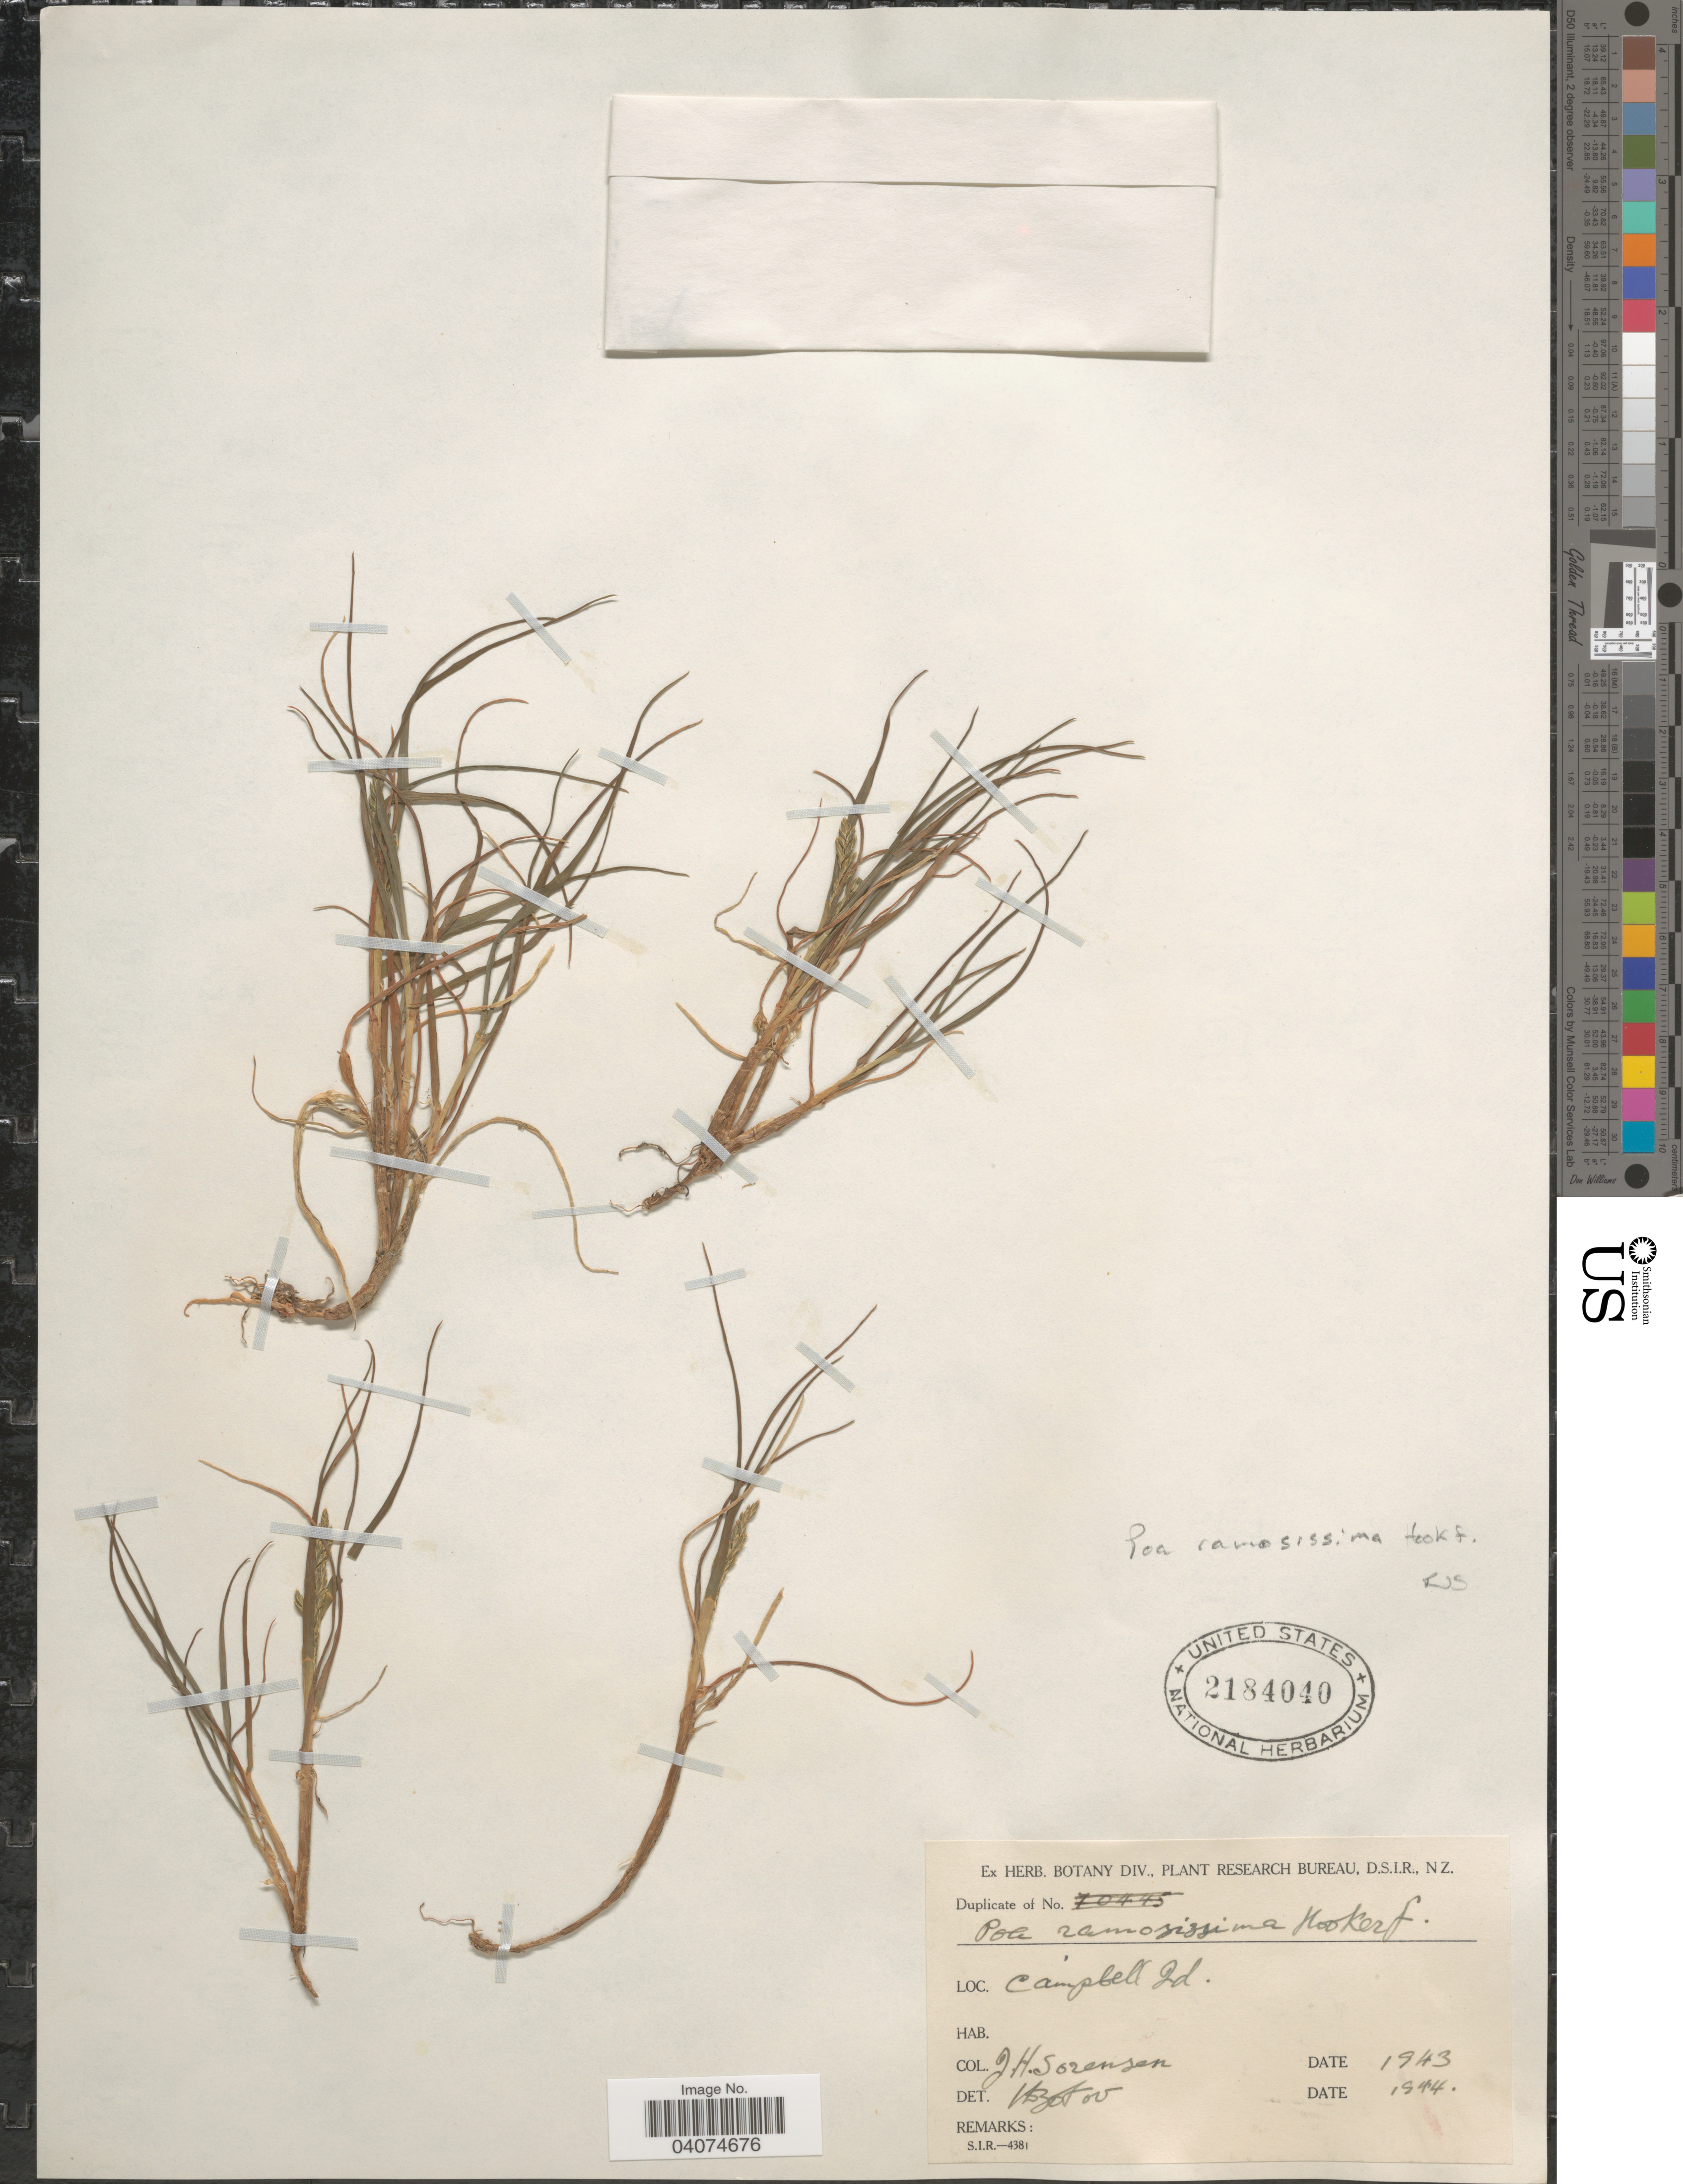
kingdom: Plantae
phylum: Tracheophyta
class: Liliopsida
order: Poales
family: Poaceae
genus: Poa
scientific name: Poa ramosissima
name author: Hook. f.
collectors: J. Sorensen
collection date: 1943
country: New Zealand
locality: Campbell Id.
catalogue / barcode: US 2184040